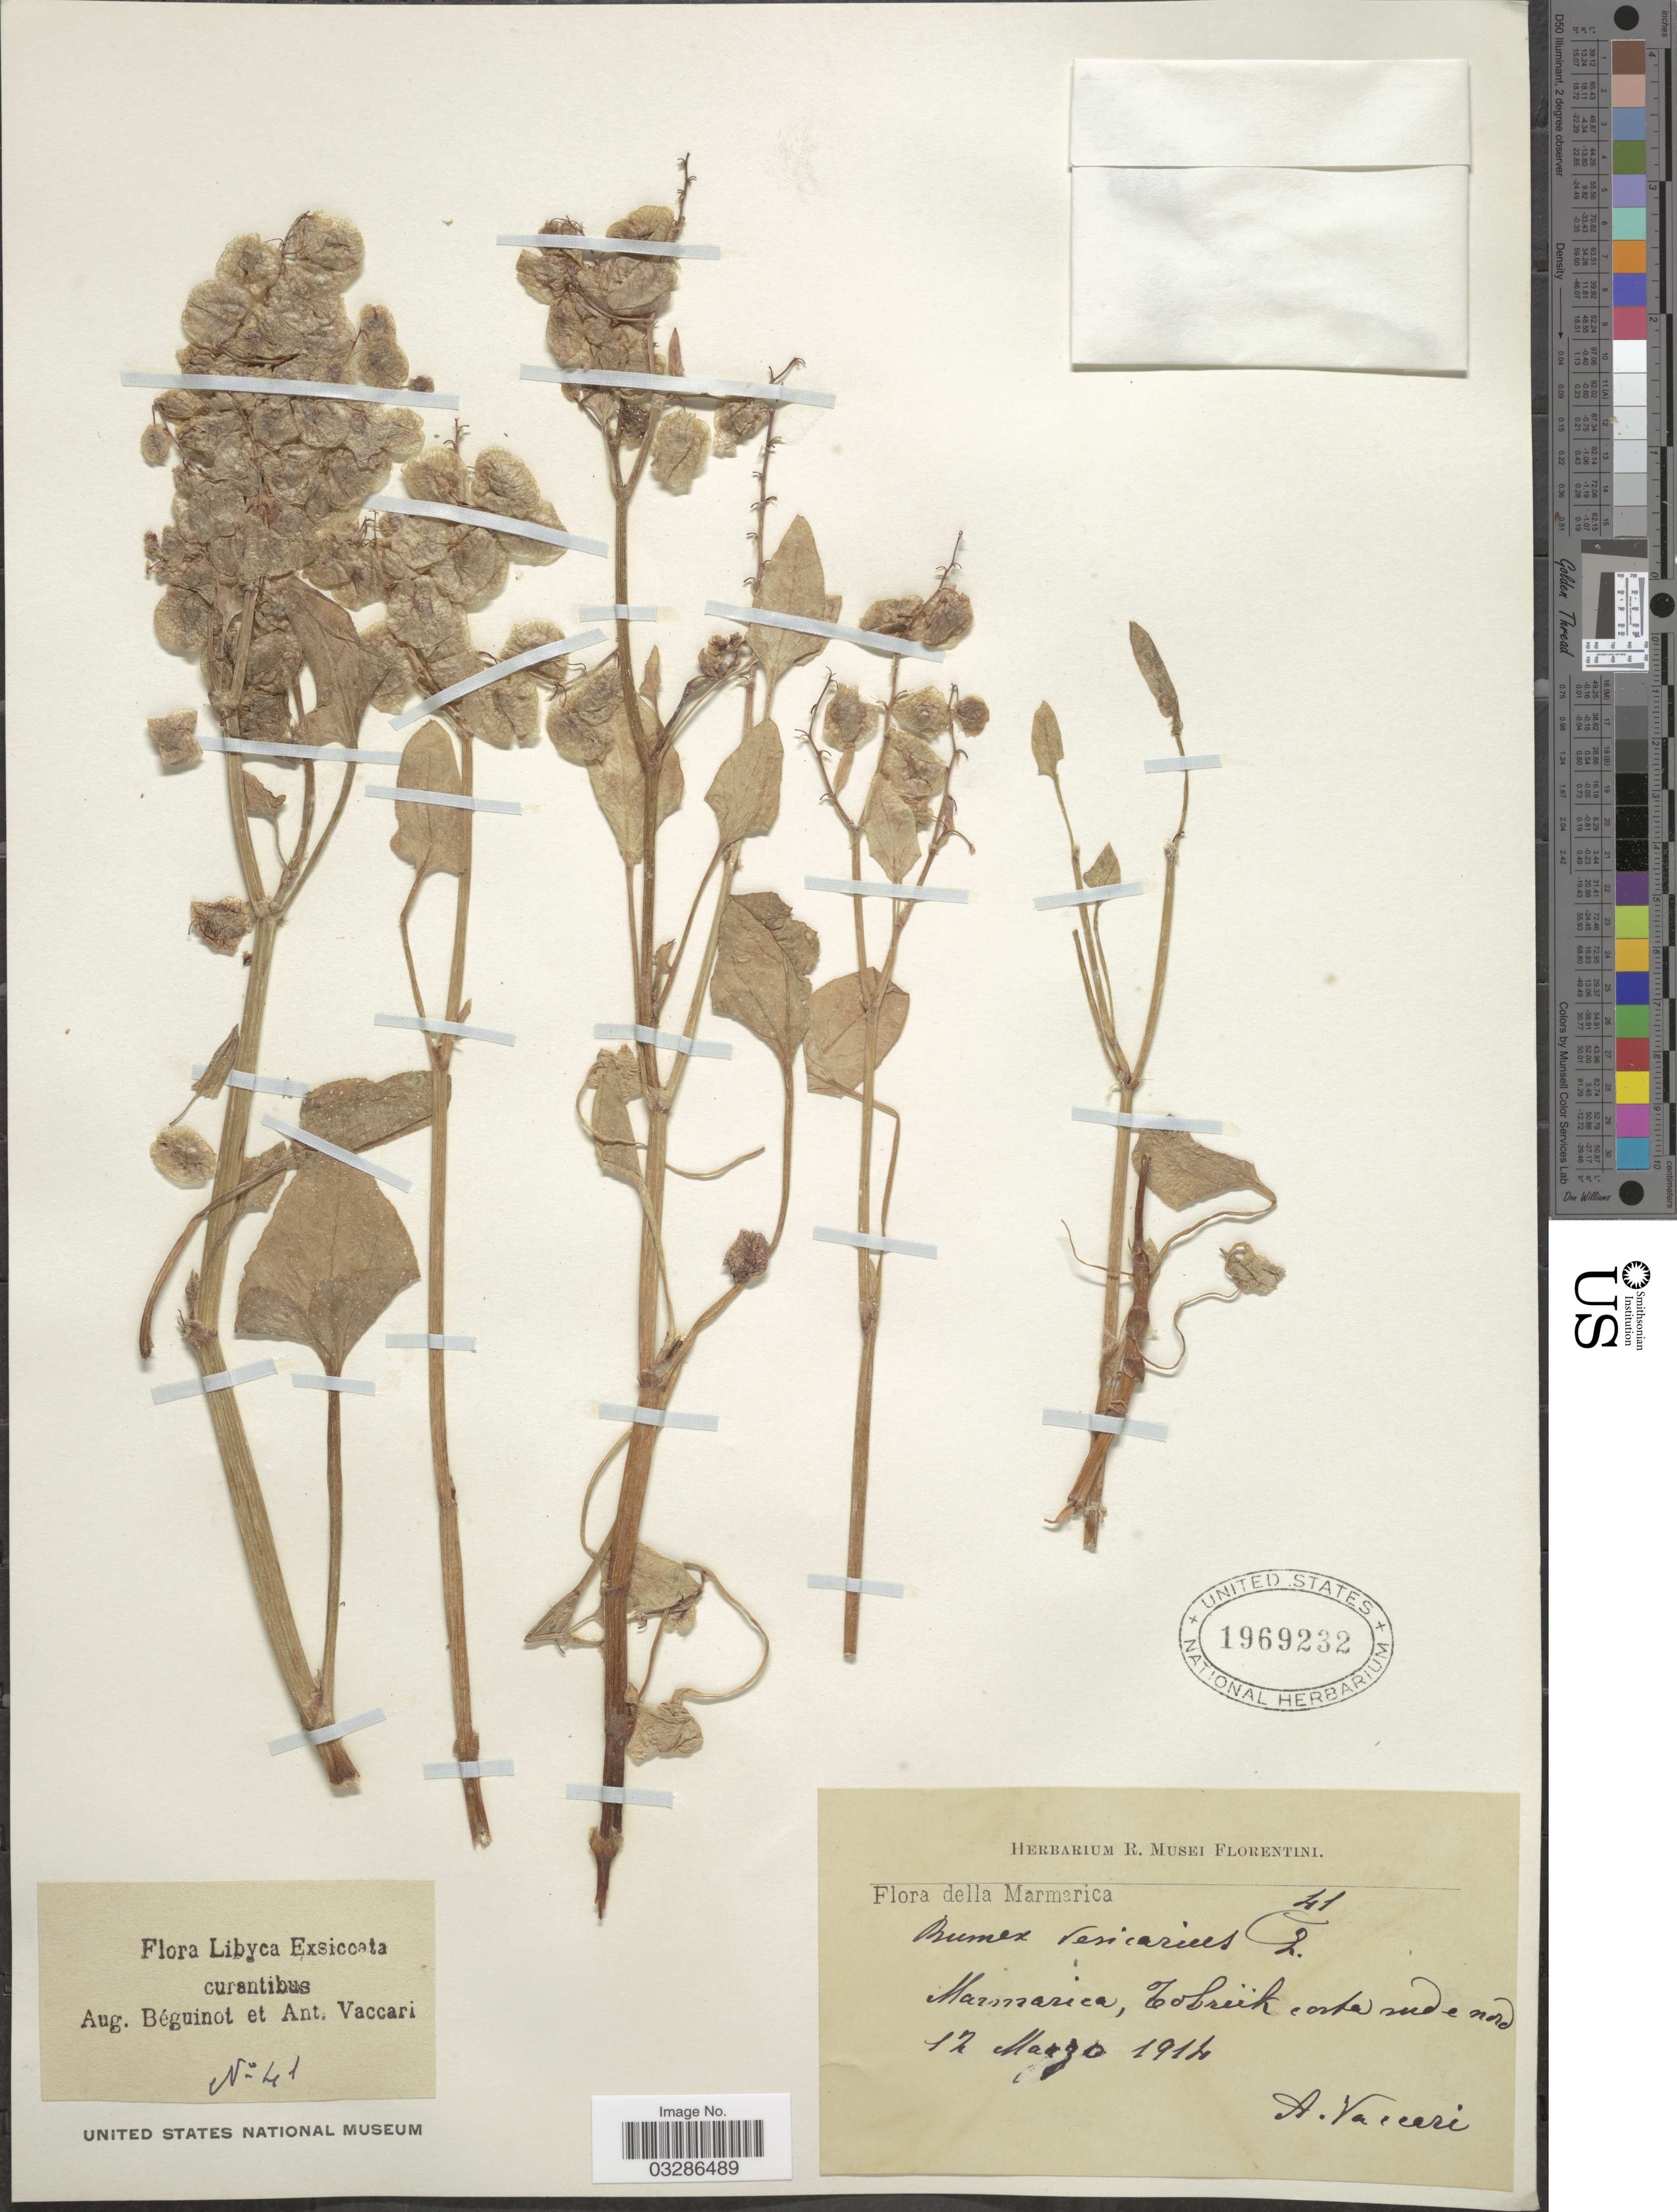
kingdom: Plantae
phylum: Tracheophyta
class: Magnoliopsida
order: Caryophyllales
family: Polygonaceae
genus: Rumex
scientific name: Rumex vesicarius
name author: L.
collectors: A. Vaccari & A. Béguinot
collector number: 41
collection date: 1914-03-12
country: Libya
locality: Libyca, Marmarica, Tobrük.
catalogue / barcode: US 1969232